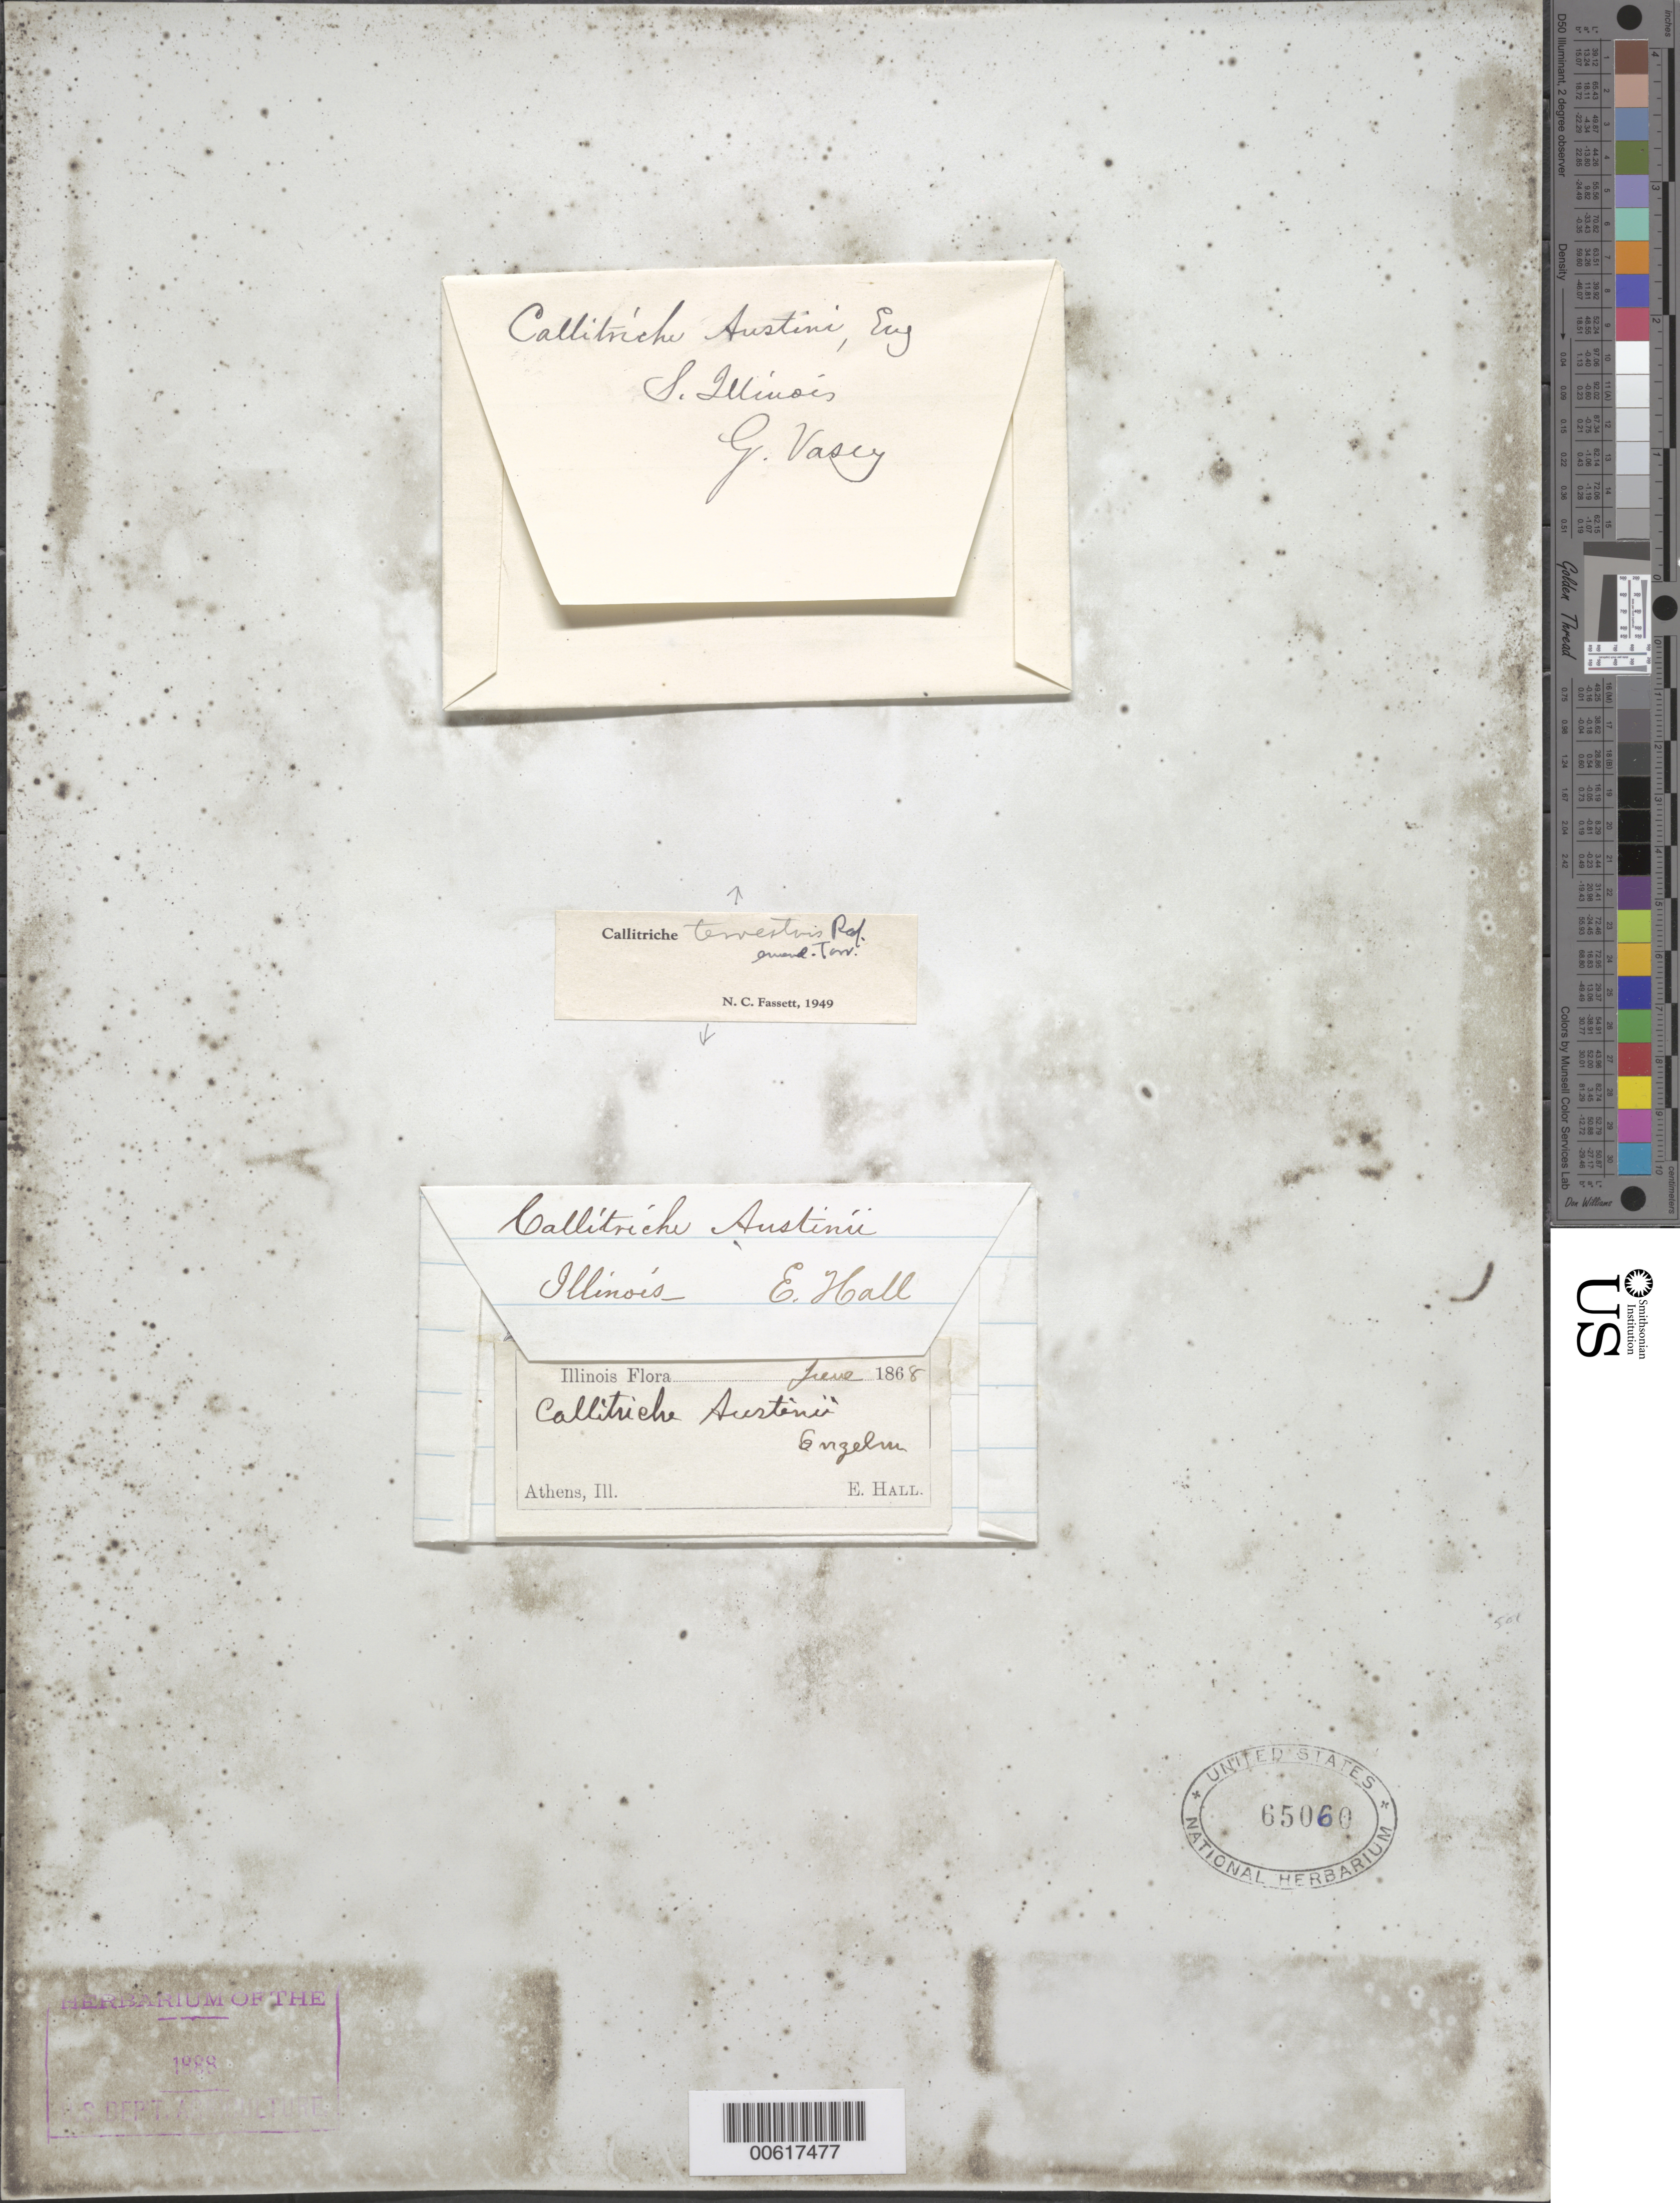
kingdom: Plantae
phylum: Tracheophyta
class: Magnoliopsida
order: Lamiales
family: Plantaginaceae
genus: Callitriche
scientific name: Callitriche terrestris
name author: Raf.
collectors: E. Hall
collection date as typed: Jun 1868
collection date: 1868-06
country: United States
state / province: Illinois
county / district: Menard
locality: Athens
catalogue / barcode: US 65060